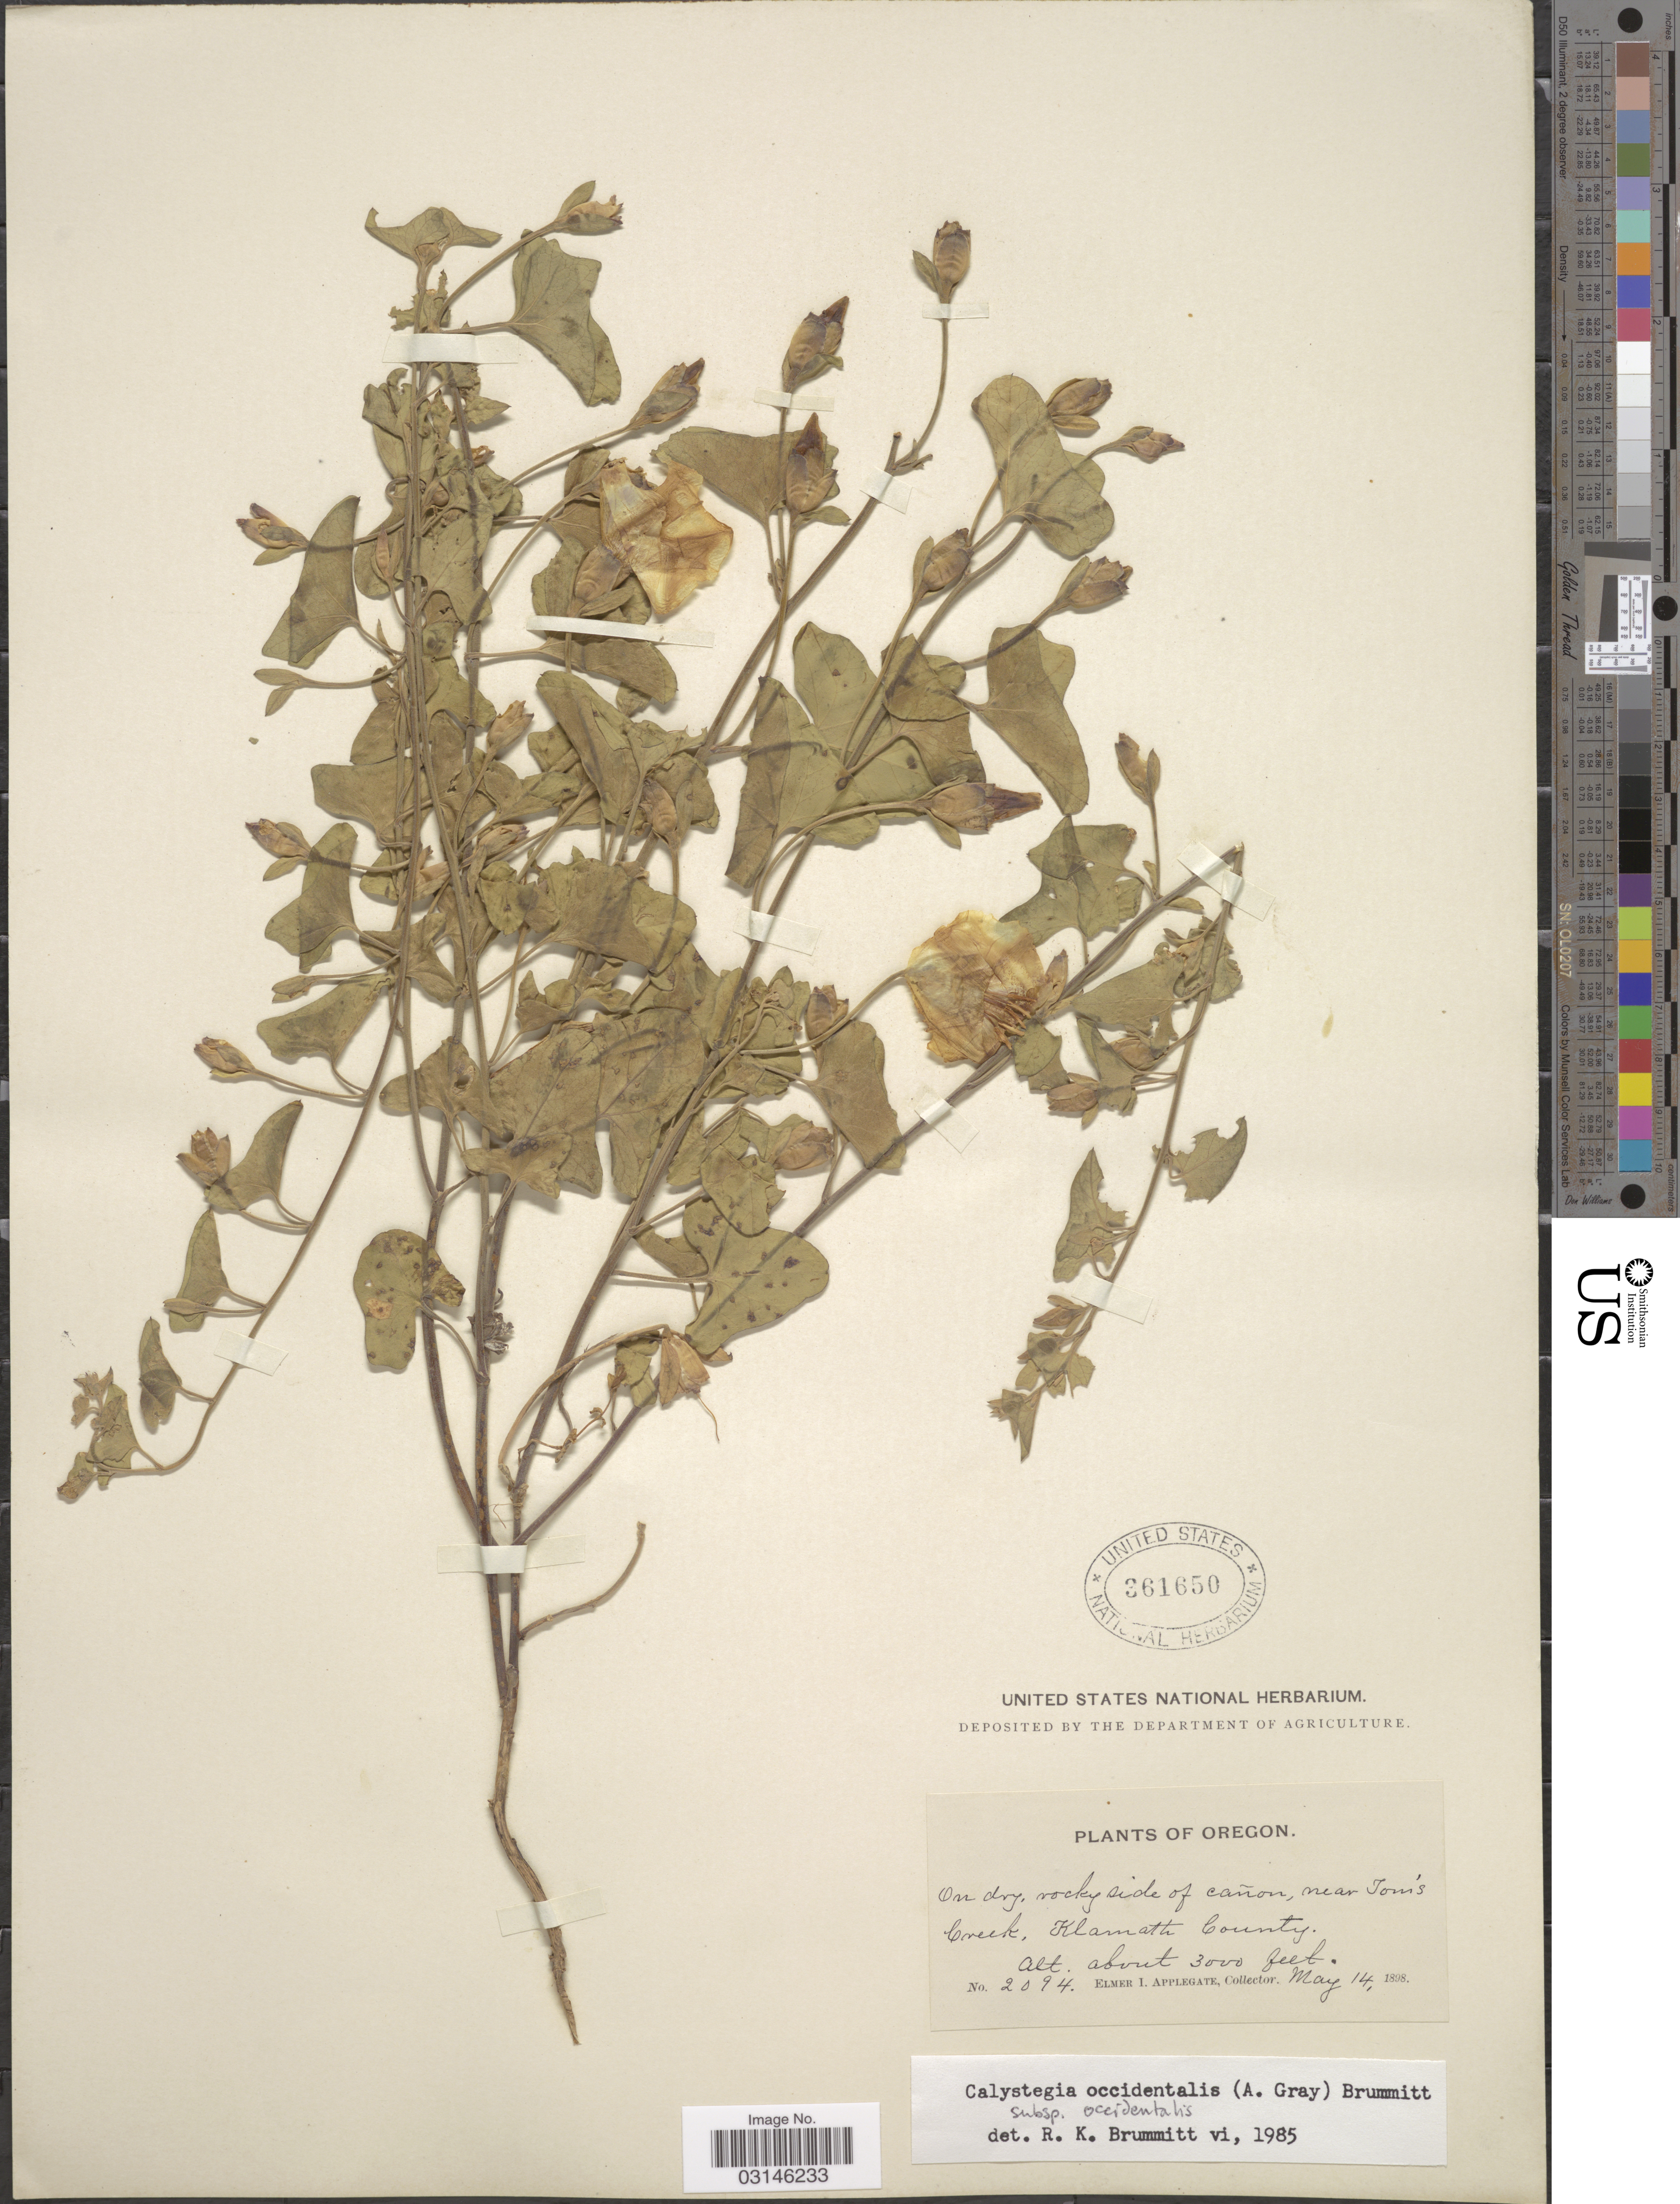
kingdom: Plantae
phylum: Tracheophyta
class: Magnoliopsida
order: Solanales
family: Convolvulaceae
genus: Calystegia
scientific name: Calystegia occidentalis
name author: (A. Gray) Brummitt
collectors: E. I. Applegate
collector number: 2094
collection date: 1898-05-14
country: United States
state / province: Oregon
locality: On dry, rocky side of cañon, near Tom's Creek, Klamath County.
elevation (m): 914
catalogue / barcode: US 361650